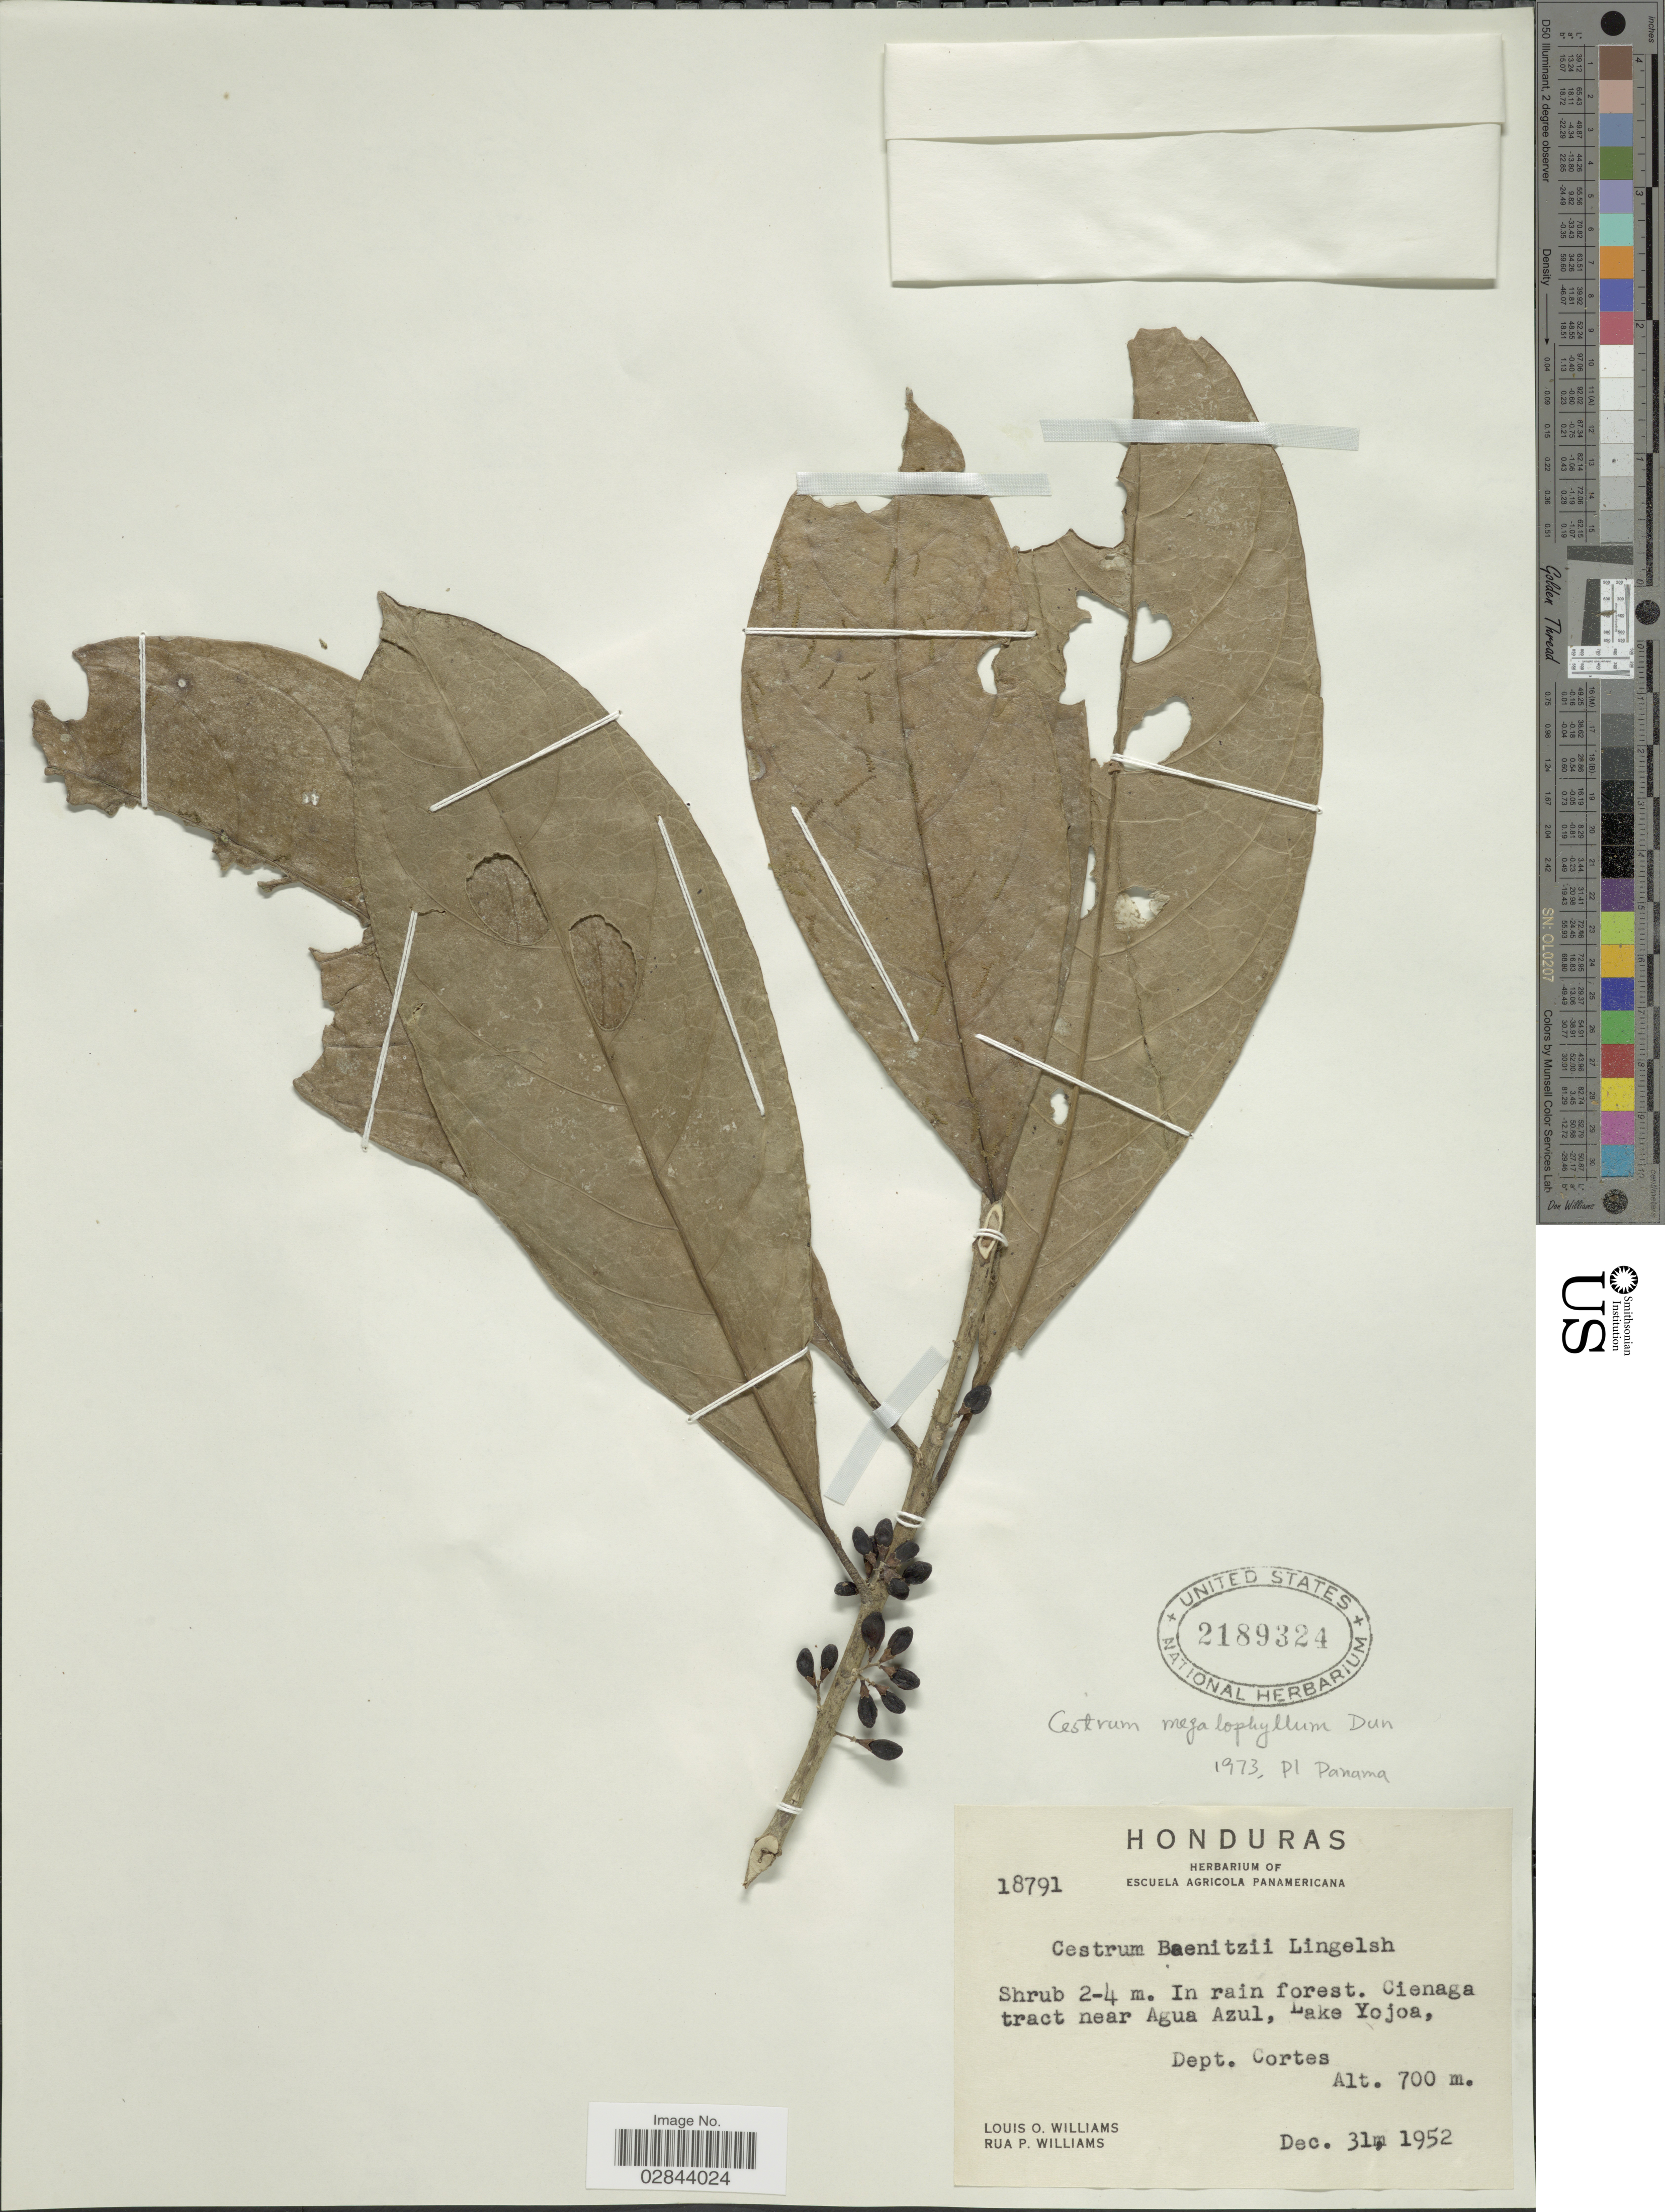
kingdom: Plantae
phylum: Tracheophyta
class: Magnoliopsida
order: Solanales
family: Solanaceae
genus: Cestrum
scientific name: Cestrum schlechtendahlii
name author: G. Don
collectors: L. O. Williams & R. P. Williams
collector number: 18791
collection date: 1952-12-31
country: Honduras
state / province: Cortés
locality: In rain forest, Cienaga tract near Agua Azul, Lake Yojoa, Dept. Cortes.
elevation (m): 700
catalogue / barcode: US 2189324